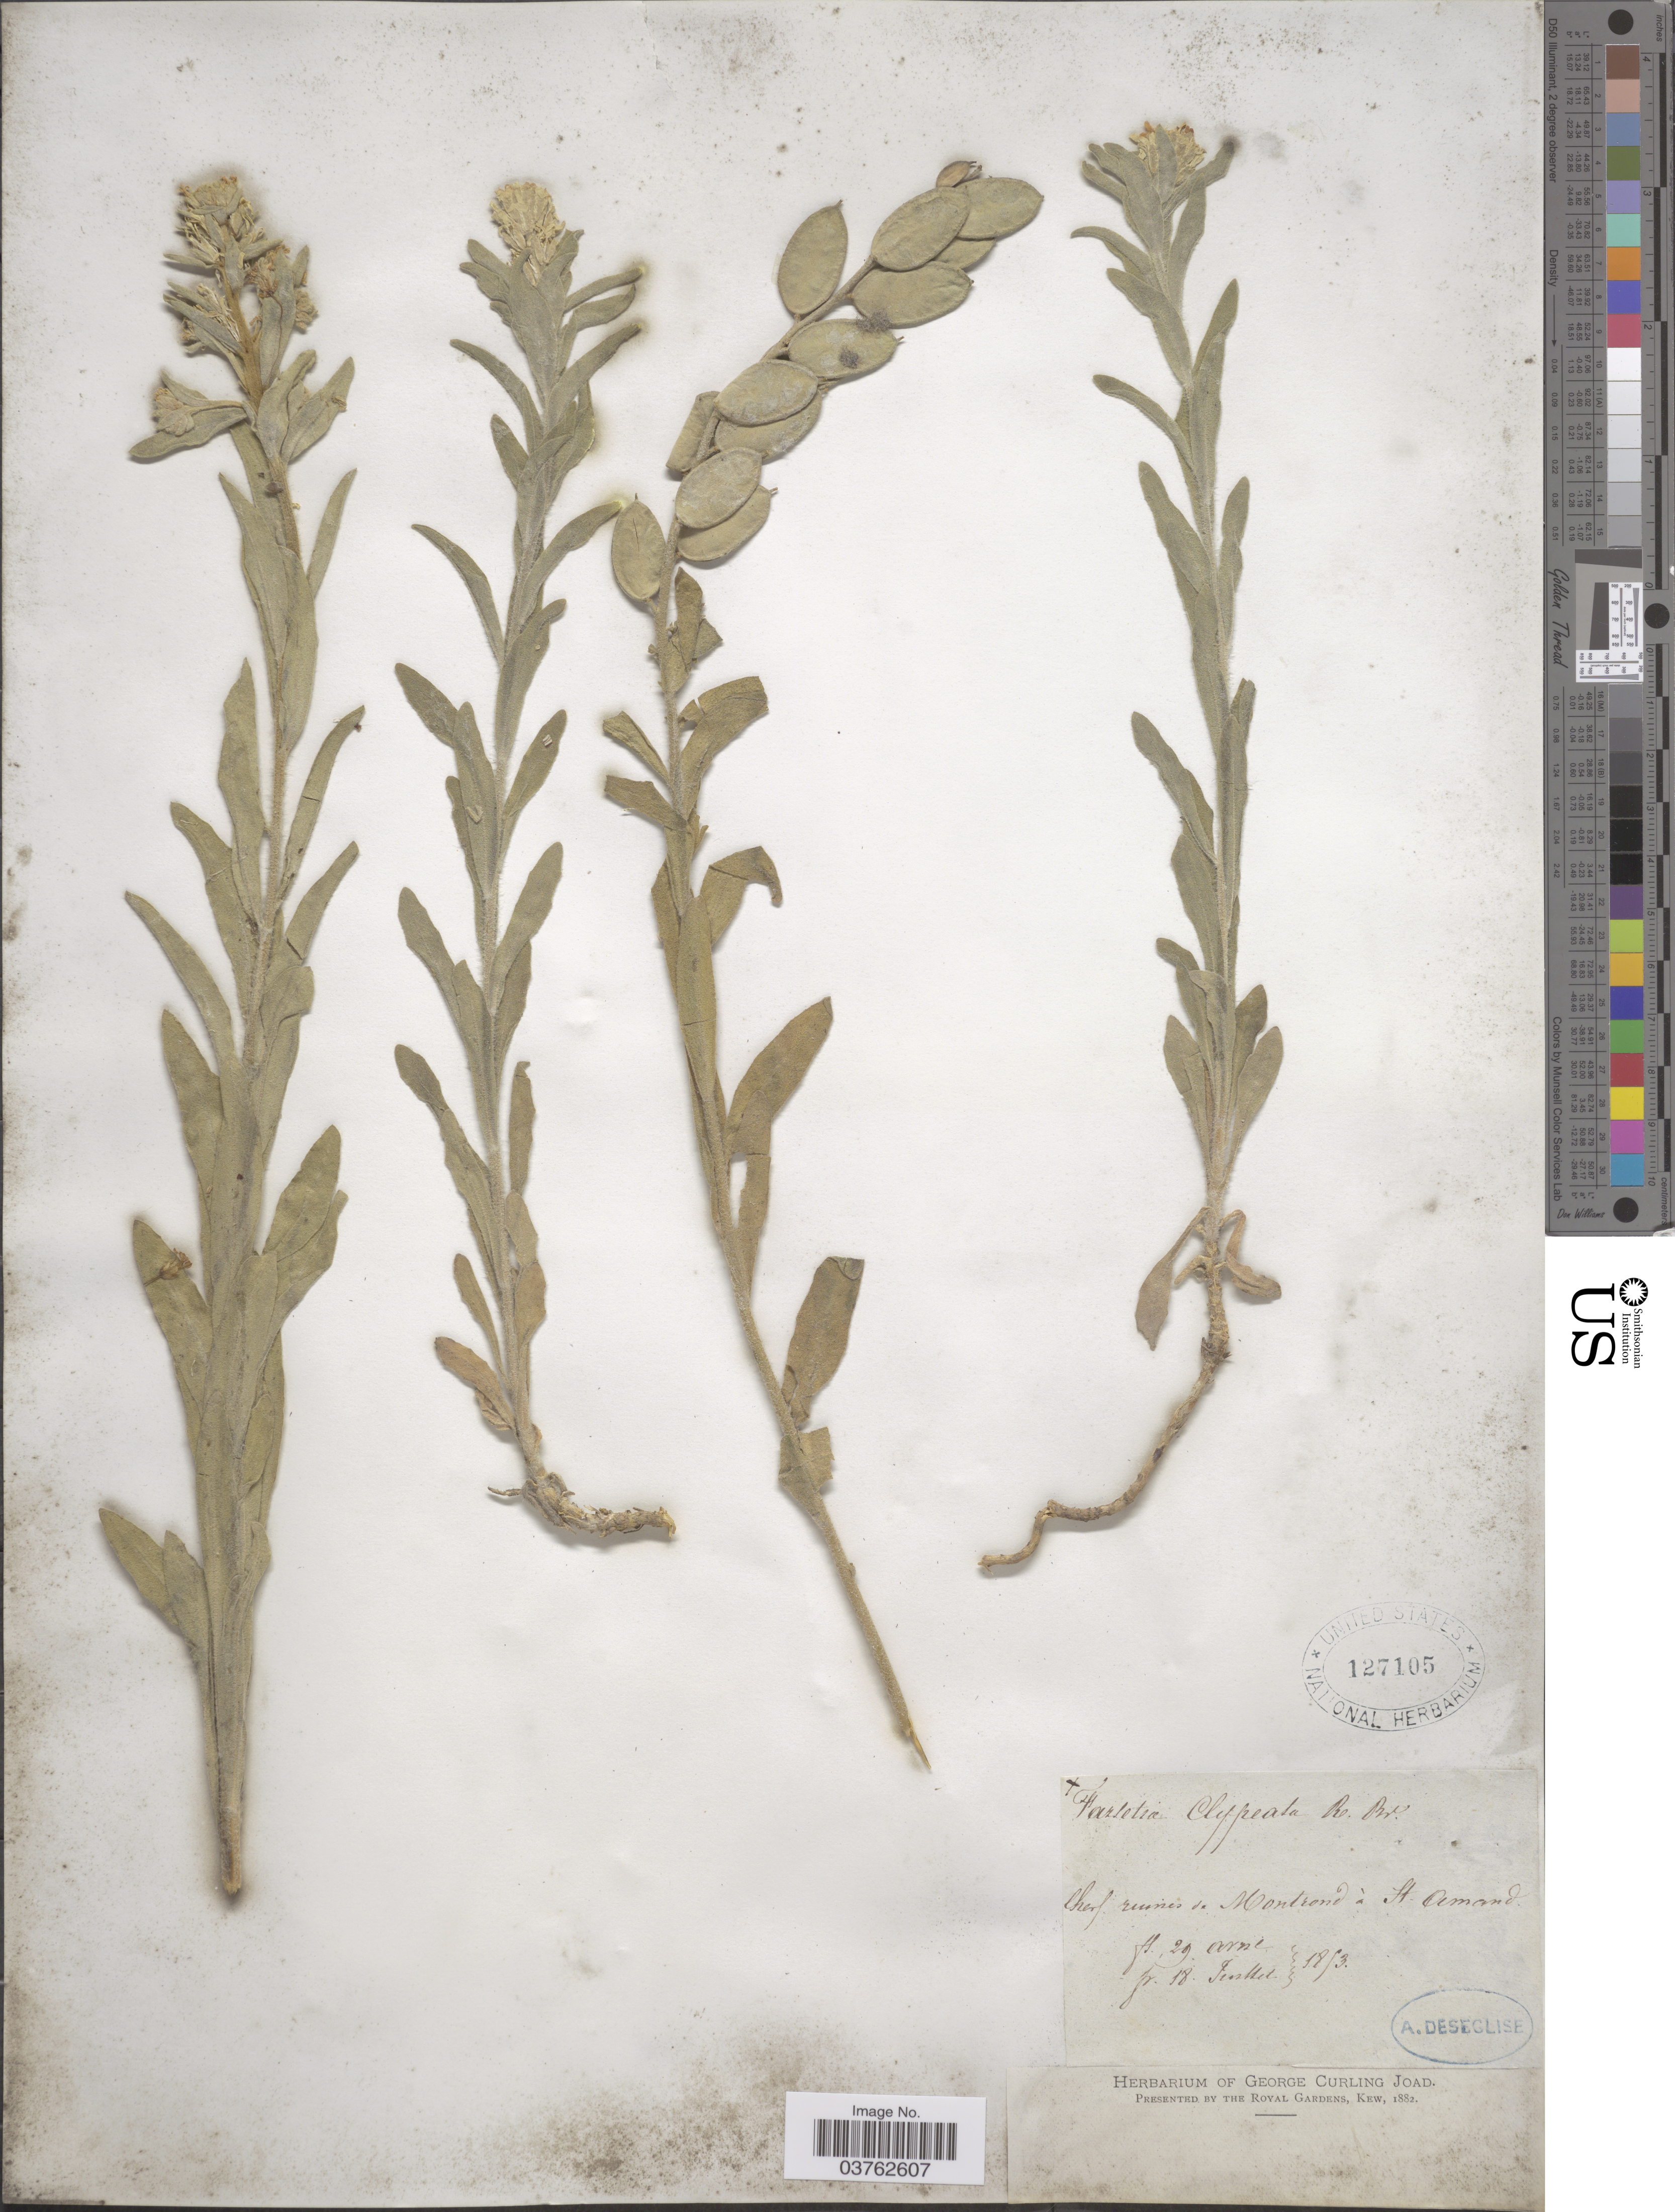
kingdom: Plantae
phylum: Tracheophyta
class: Magnoliopsida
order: Brassicales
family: Brassicaceae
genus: Fibigia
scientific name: Fibigia clypeata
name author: (L.) Medik.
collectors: A. Deseglise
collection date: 1853-04-29/1853-07-18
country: France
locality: Cherf ruines in Montrond à St. Amand.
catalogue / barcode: US 127105